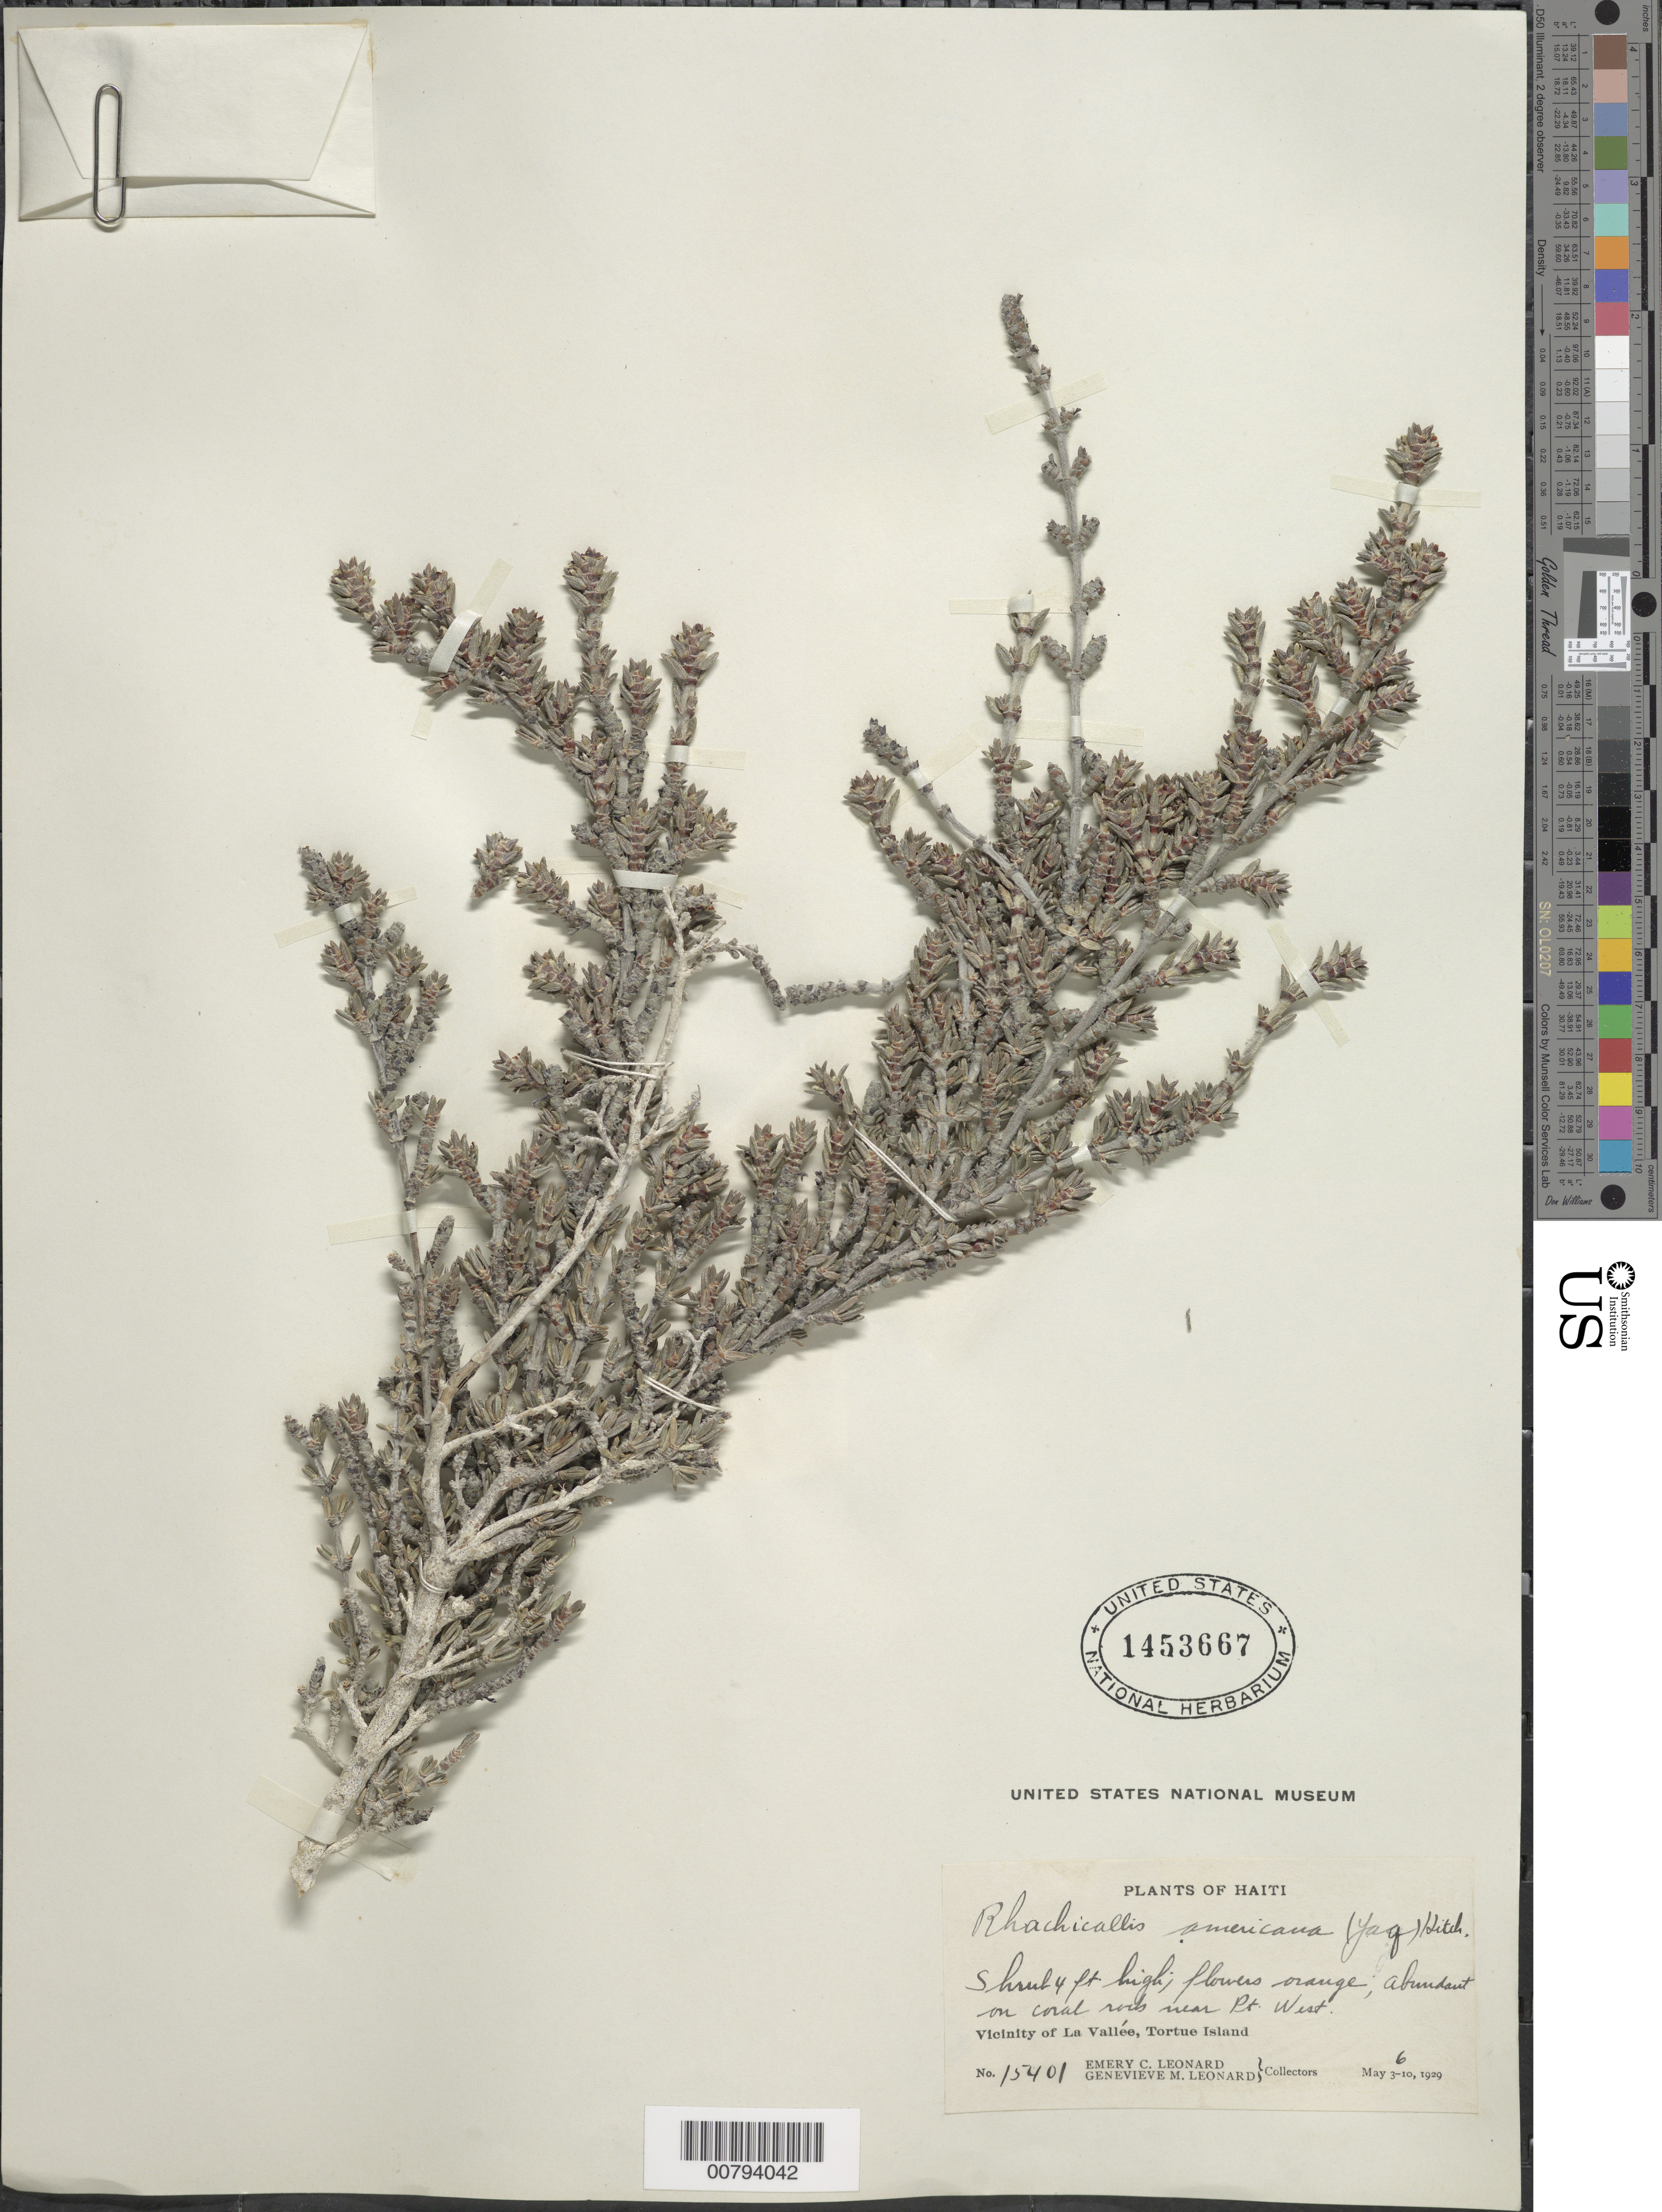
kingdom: Plantae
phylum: Tracheophyta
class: Magnoliopsida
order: Gentianales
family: Rubiaceae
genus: Rachicallis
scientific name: Rachicallis americana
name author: (Jacq.) Hitchc.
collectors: E. C. Leonard & G. M. Leonard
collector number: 15401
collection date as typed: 06 May 1929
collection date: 1929-05-06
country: Haiti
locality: Coral rock near Pt. West. Vicinity of La Vallée, Tortue Island.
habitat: Coral rock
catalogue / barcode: US 1453667